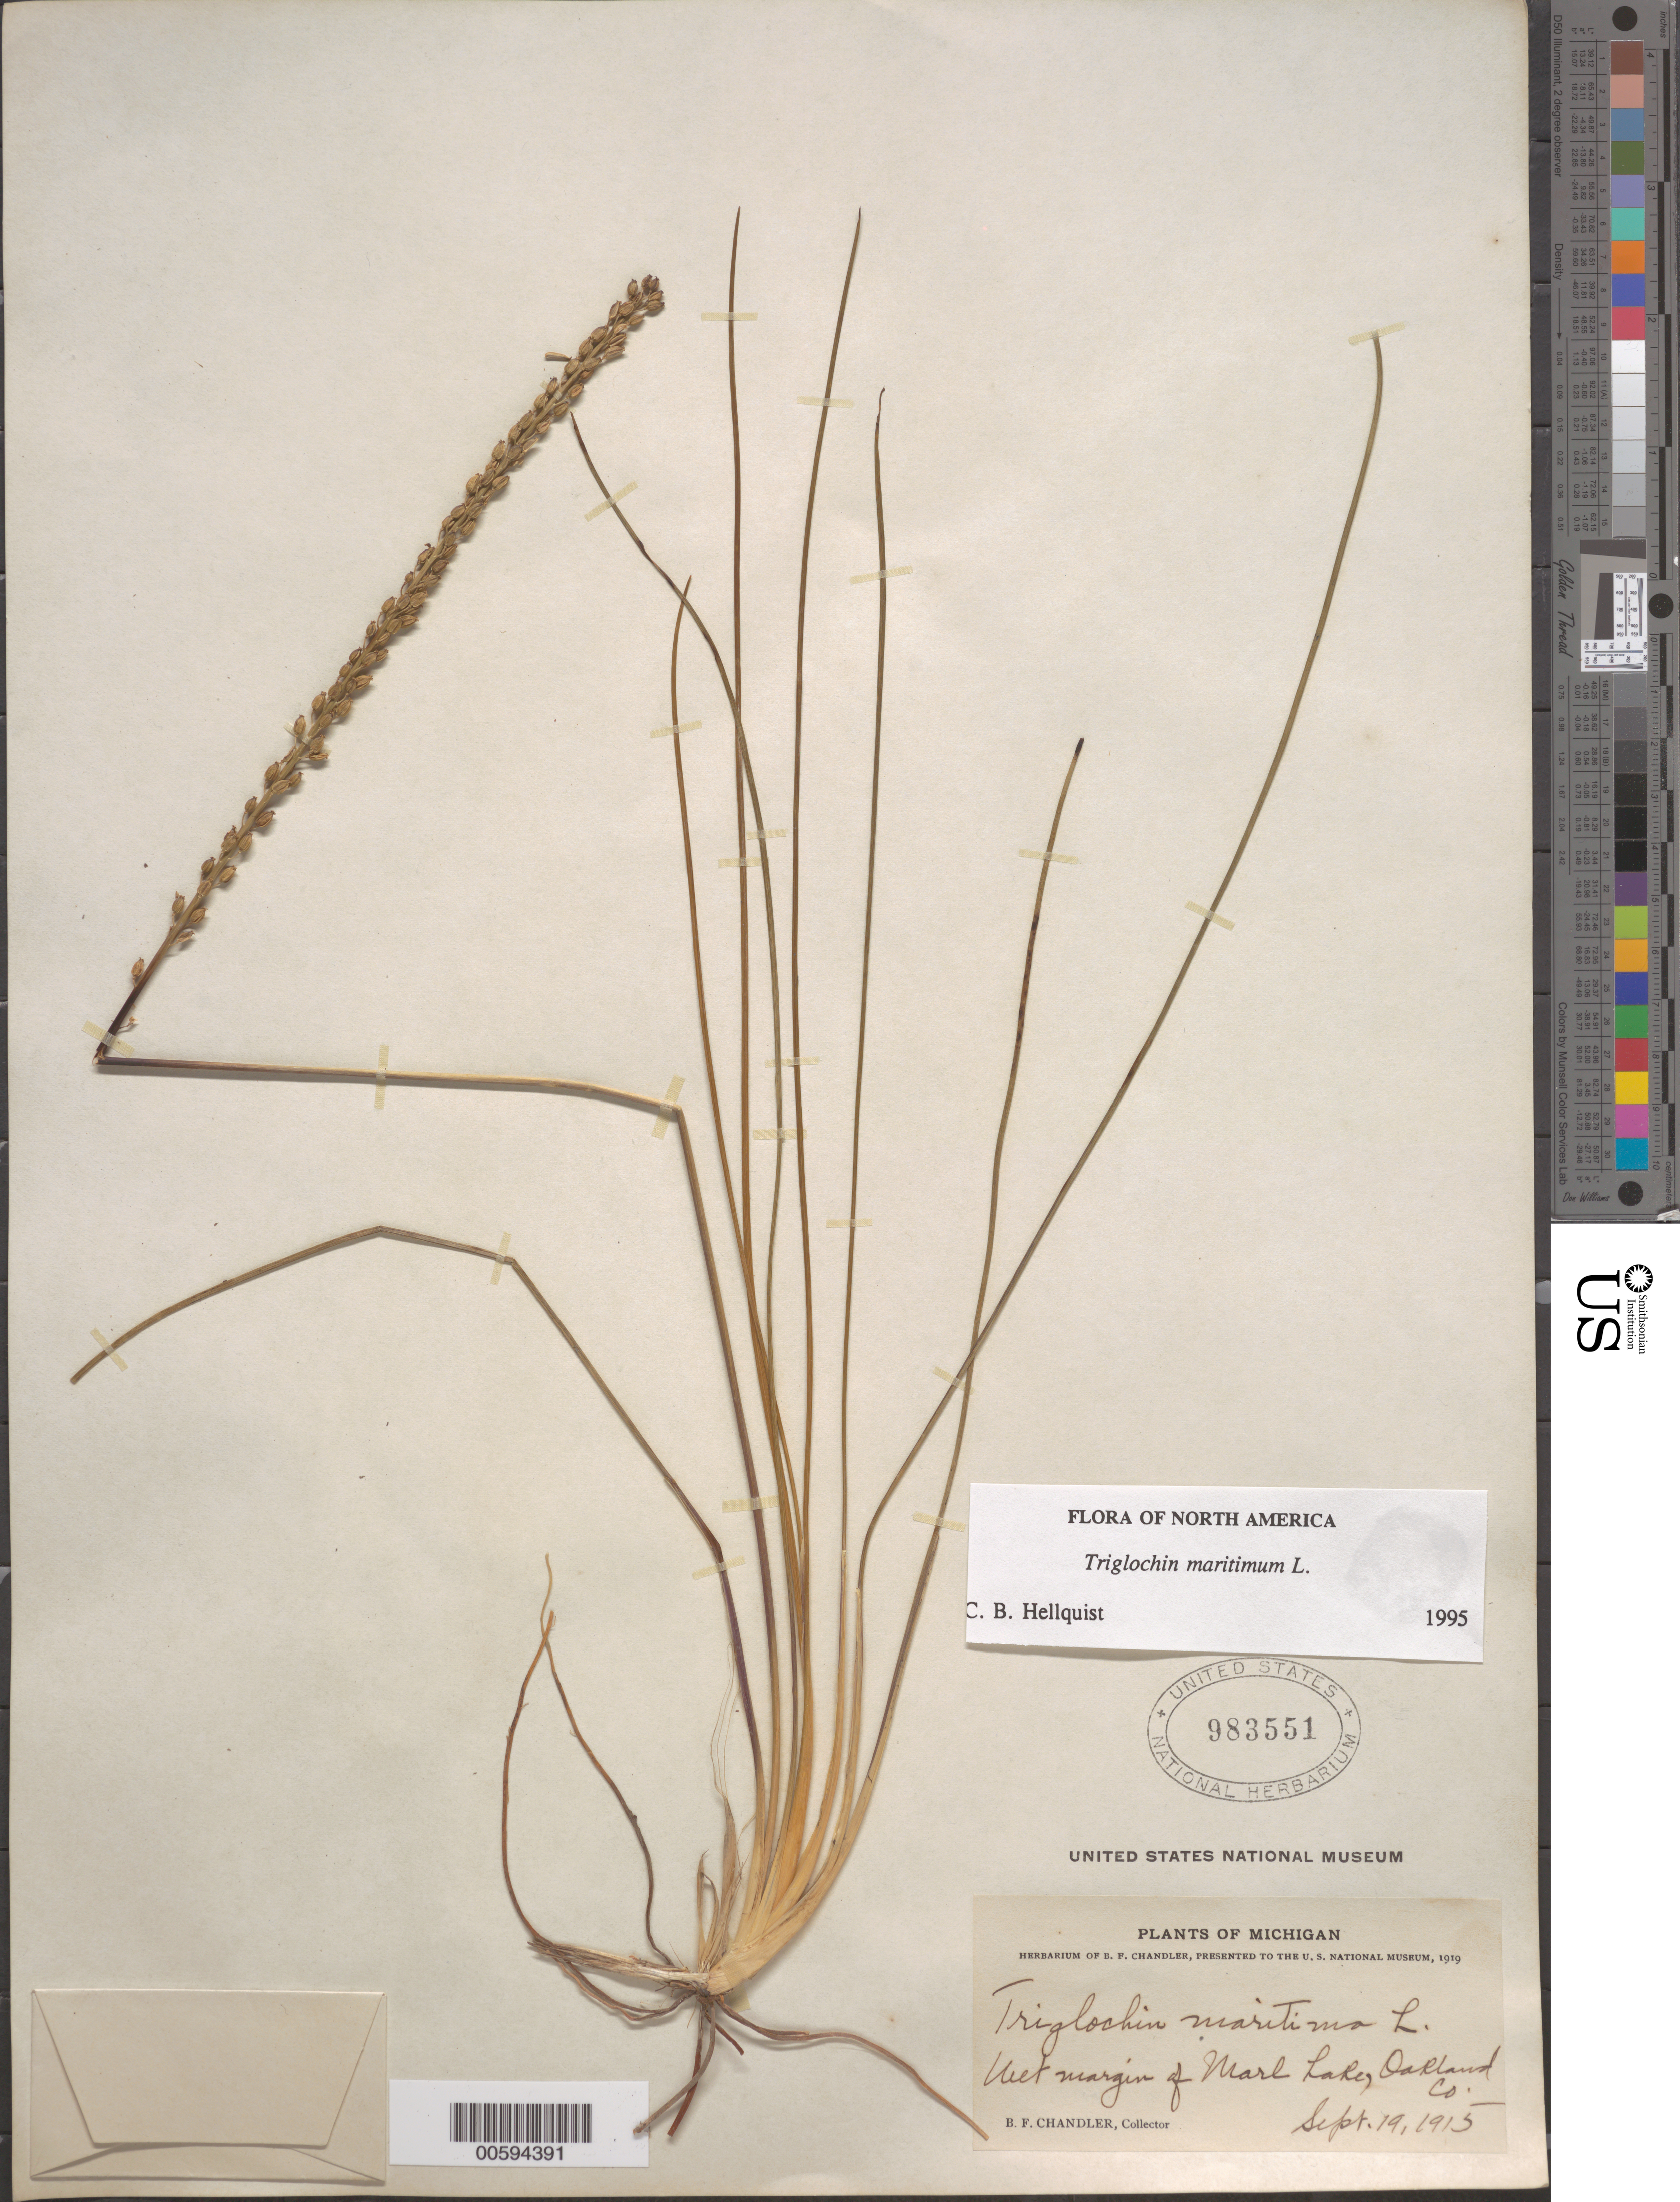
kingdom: Plantae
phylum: Tracheophyta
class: Liliopsida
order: Alismatales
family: Juncaginaceae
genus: Triglochin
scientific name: Triglochin maritima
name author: L.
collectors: B. F. Chandler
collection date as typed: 19 Sep 1915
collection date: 1915-09-19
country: United States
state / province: Michigan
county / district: Oakland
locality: Marl Lake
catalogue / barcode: US 983551